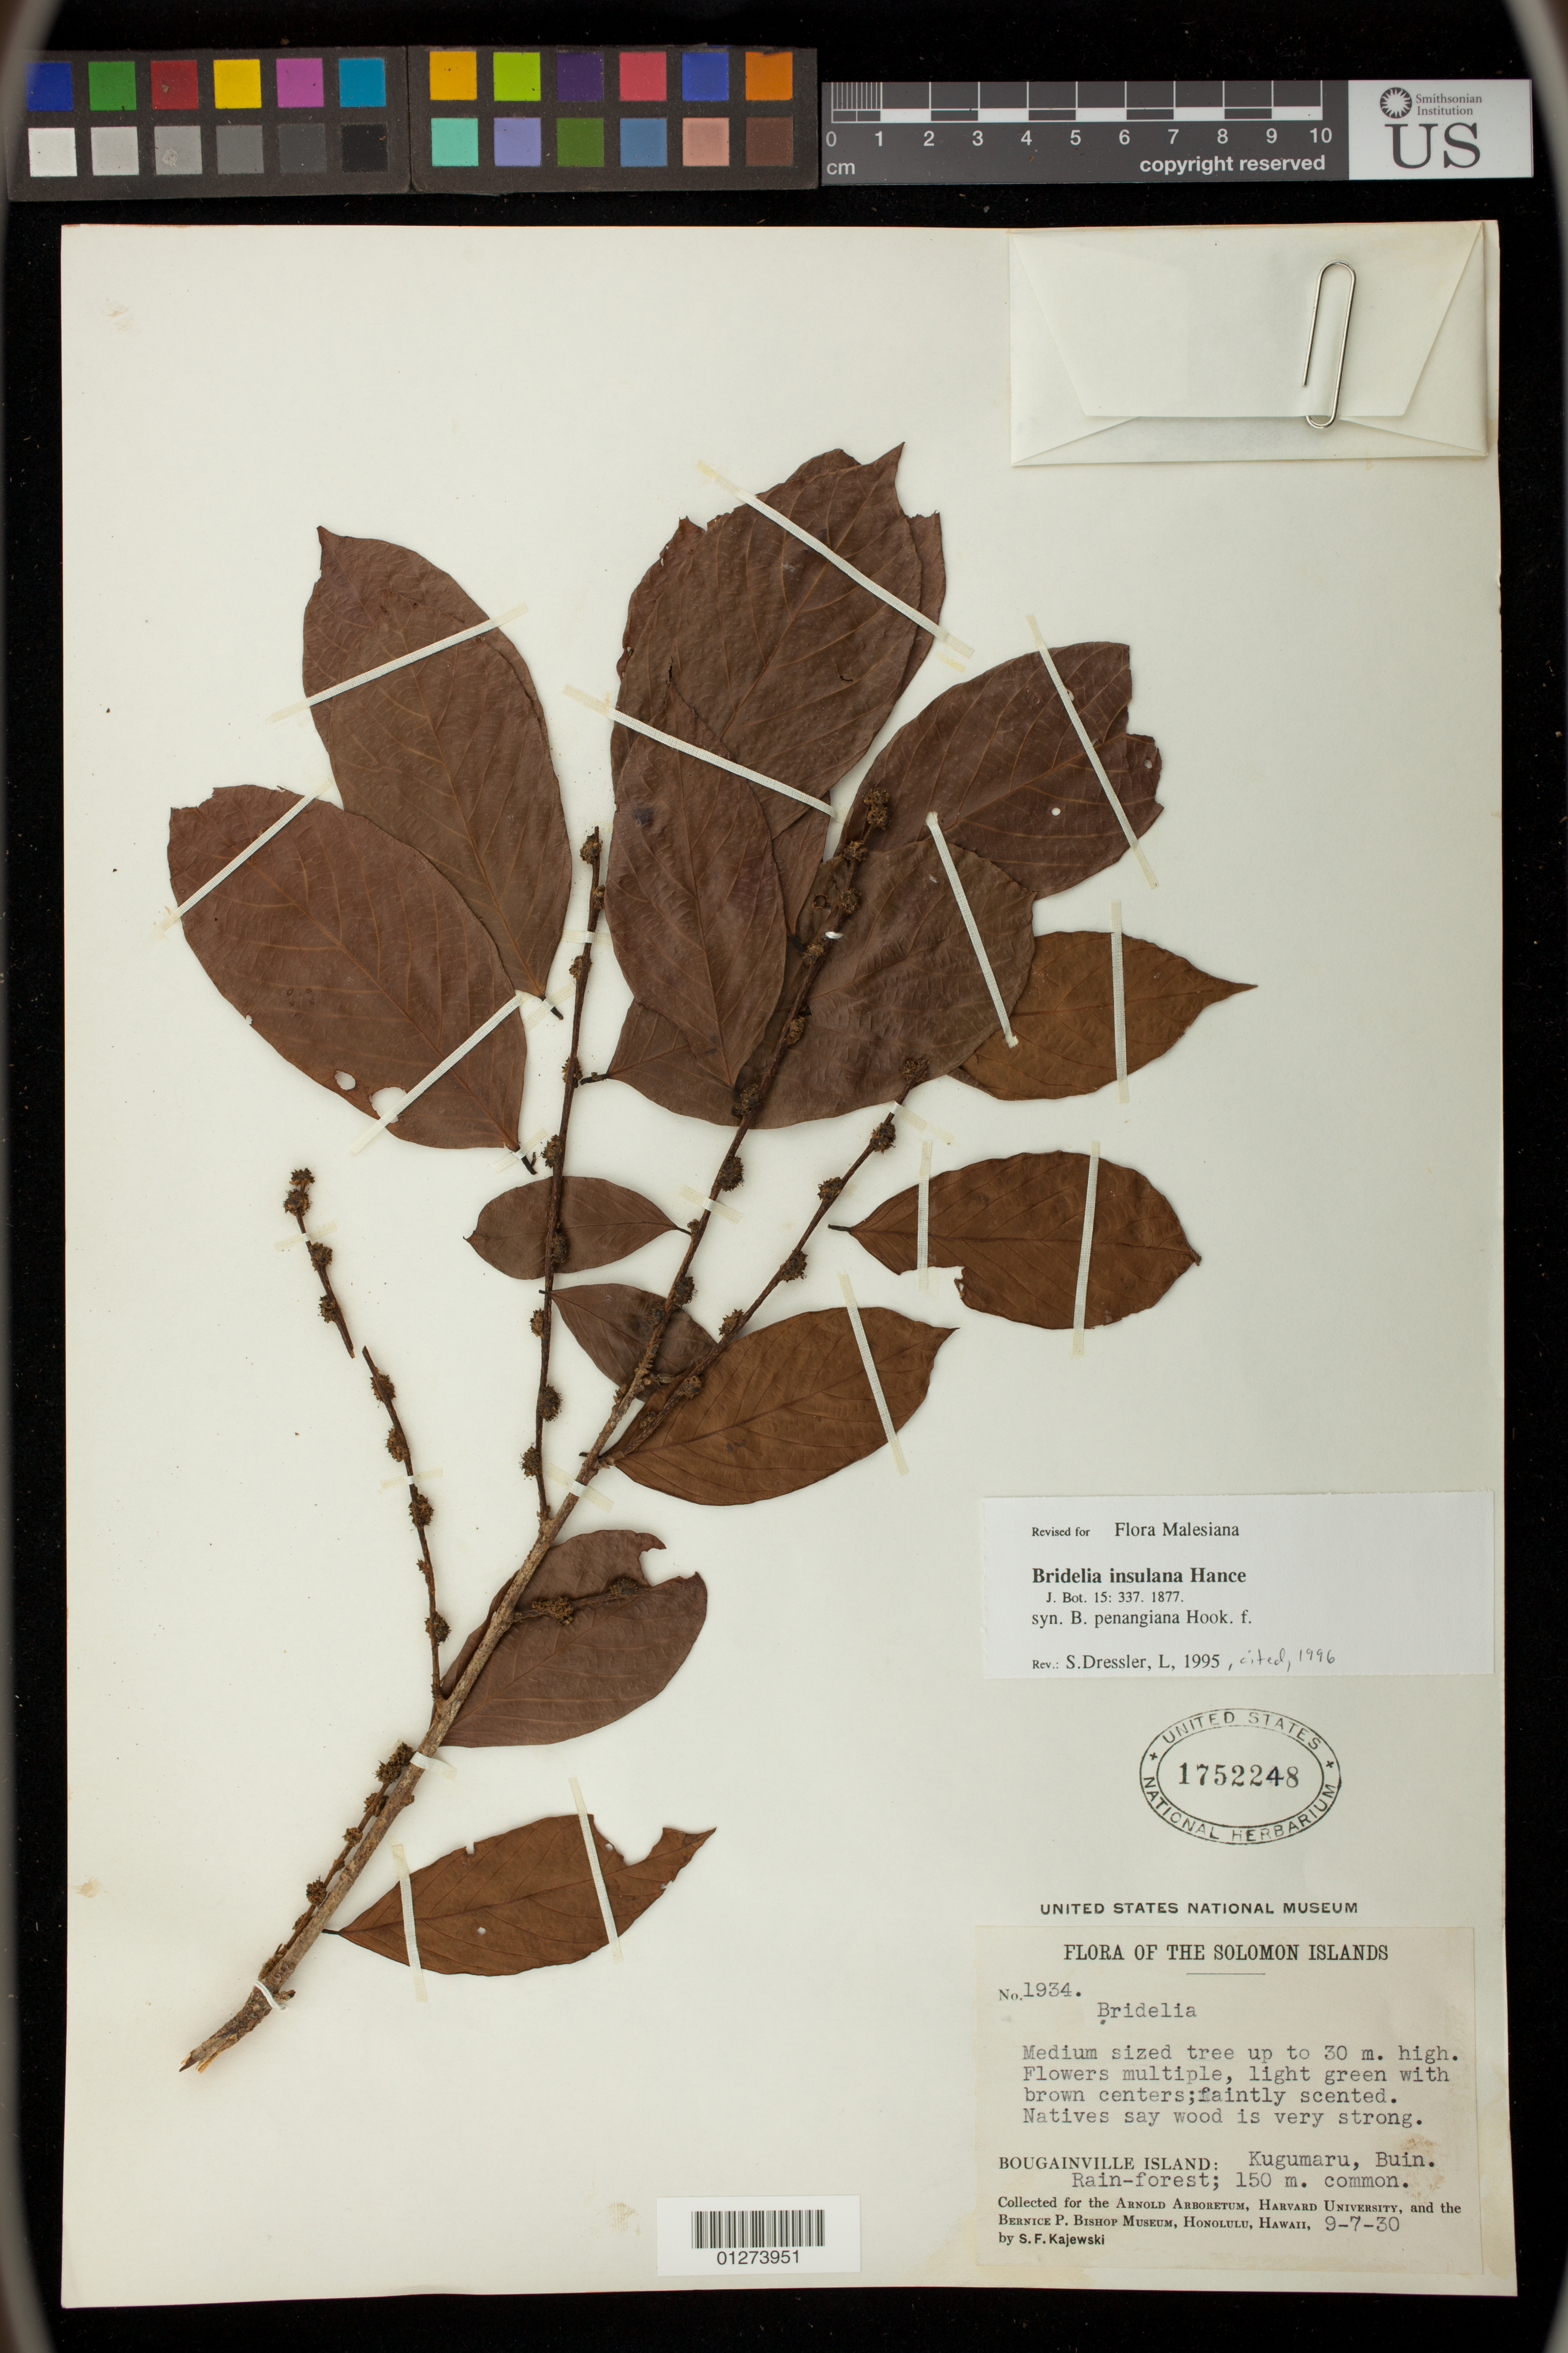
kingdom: Plantae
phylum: Tracheophyta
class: Magnoliopsida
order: Malpighiales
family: Phyllanthaceae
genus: Bridelia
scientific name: Bridelia insulana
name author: Hance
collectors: S. Kajewski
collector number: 1934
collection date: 1930-07-09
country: Papua New Guinea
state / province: Bougainville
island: Bougainville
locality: Kugumaru, Buin.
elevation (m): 150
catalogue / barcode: US 1752248